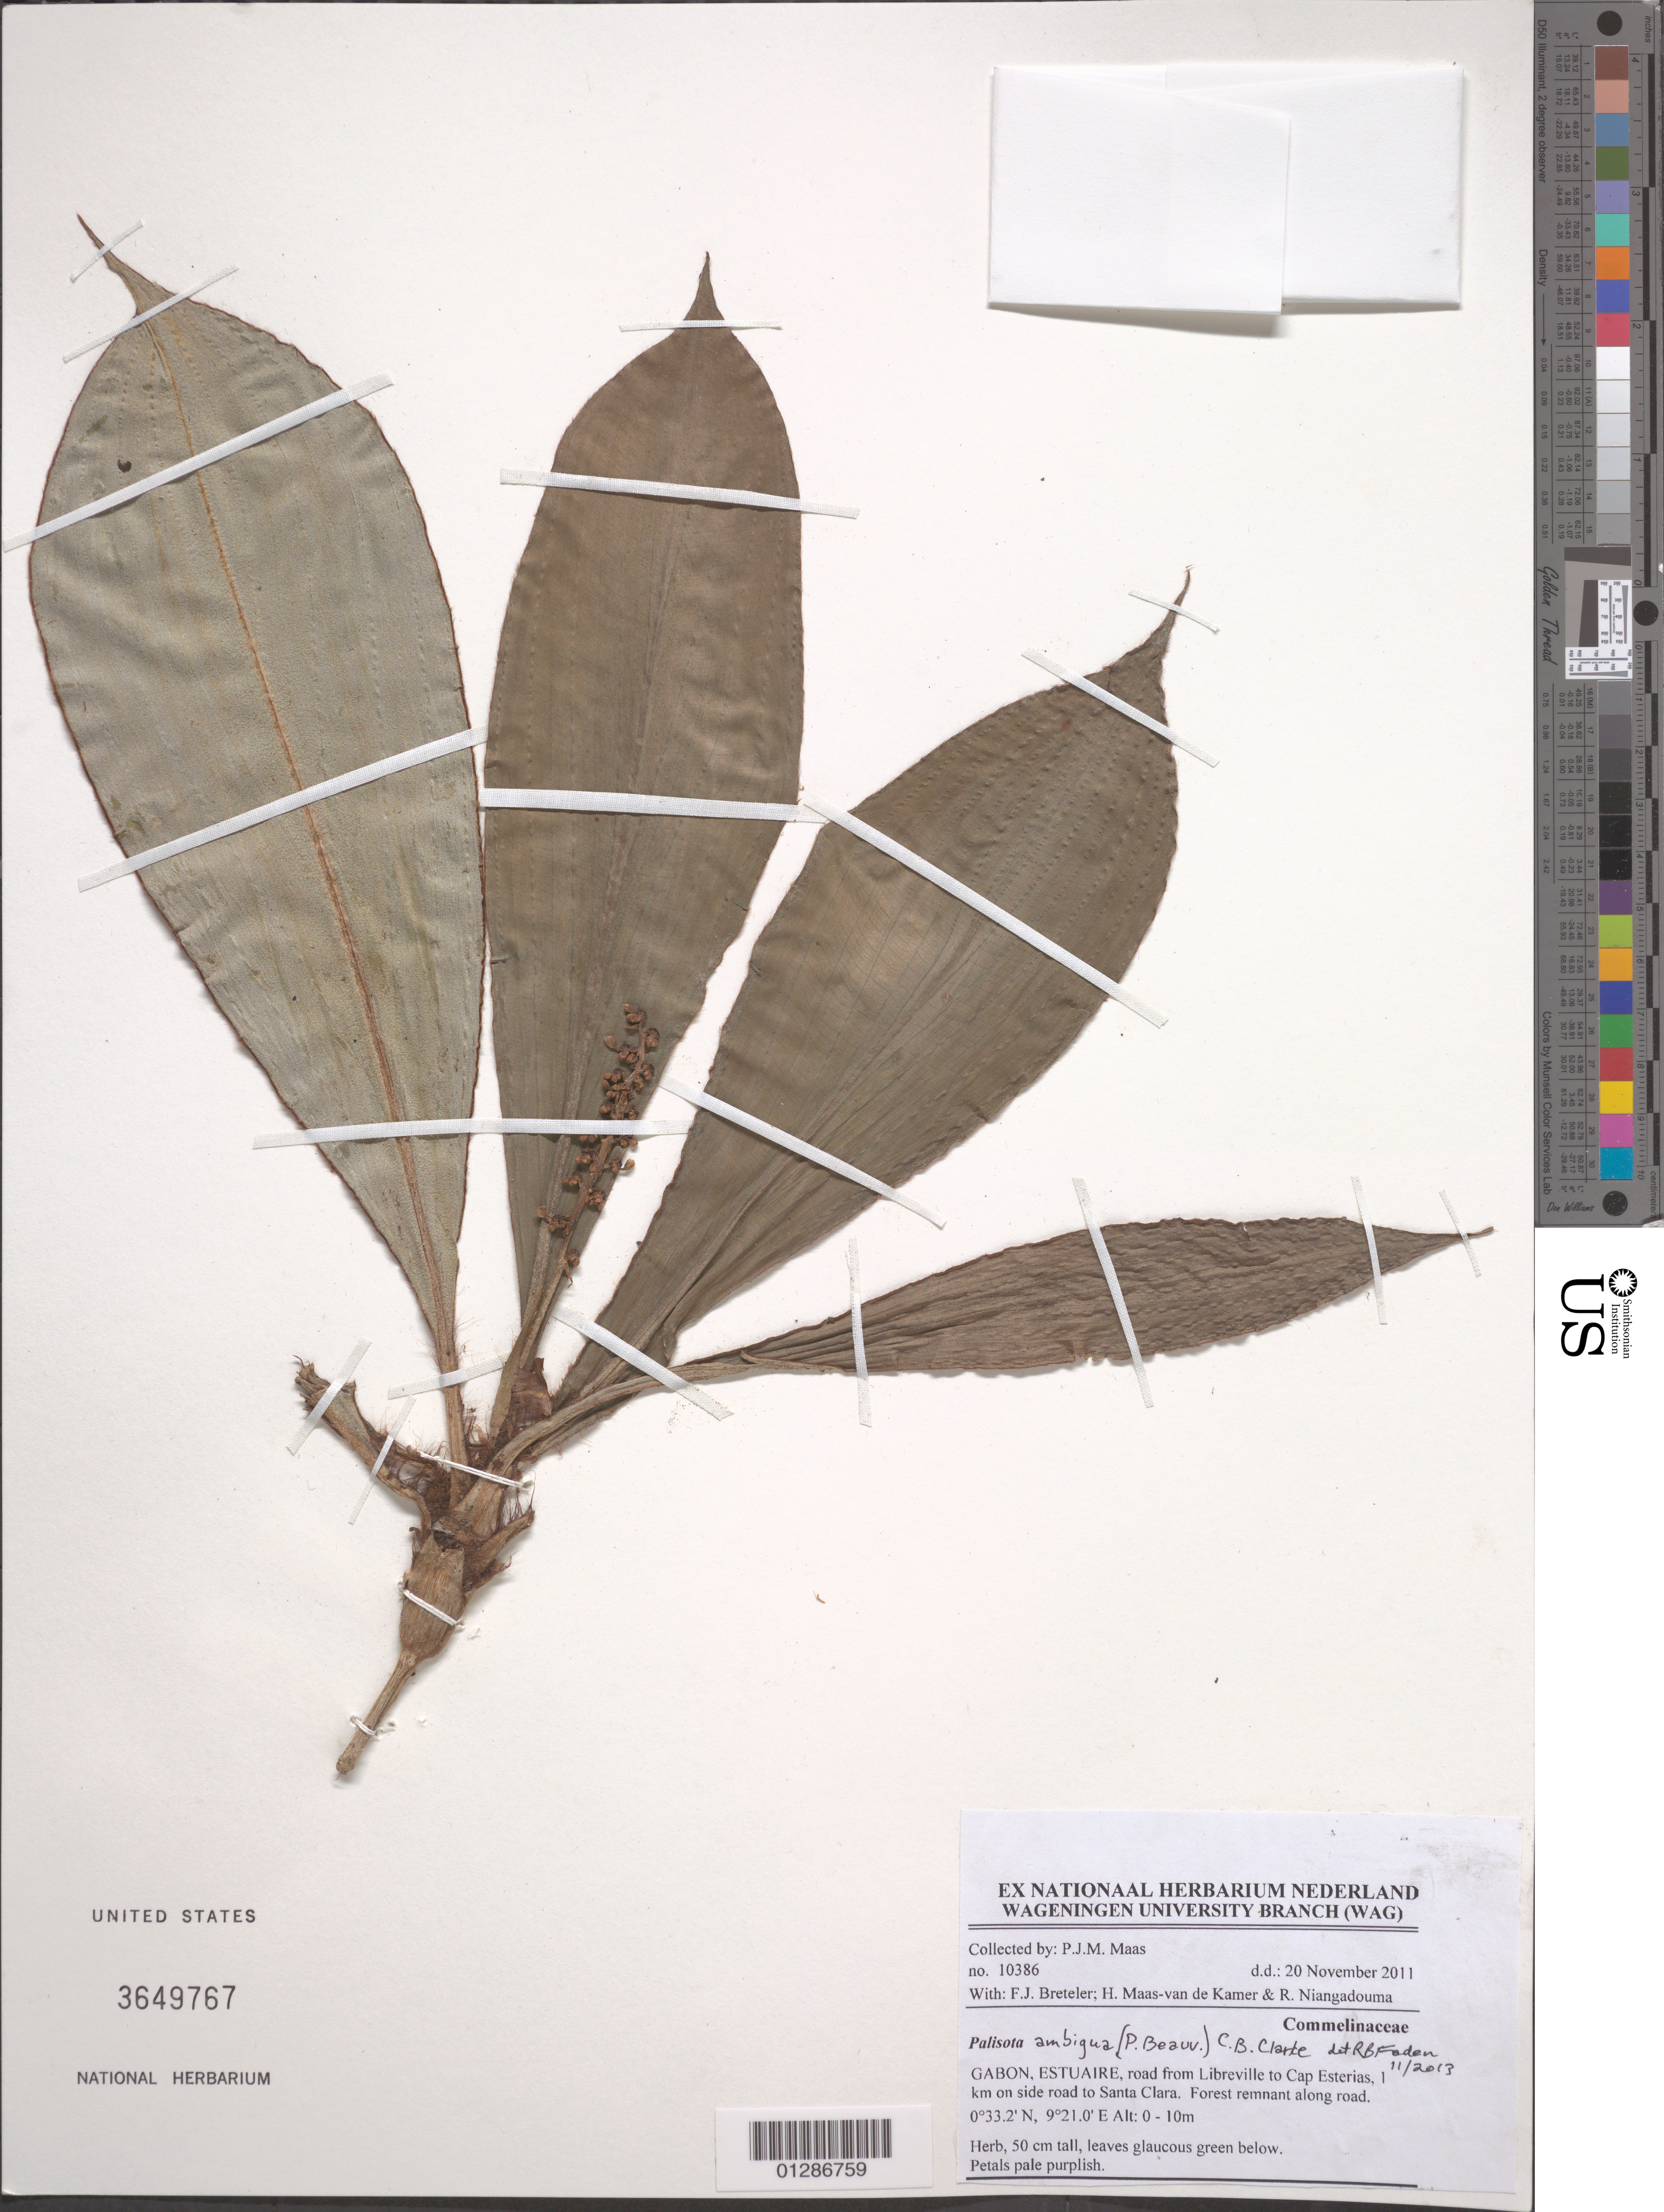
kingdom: Plantae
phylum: Tracheophyta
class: Liliopsida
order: Commelinales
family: Commelinaceae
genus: Palisota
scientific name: Palisota ambigua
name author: (P. Beauv.) C.B. Clarke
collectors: P. Maas, F. J. Breteler, H. Maas van de Kamer & R. Niangadouma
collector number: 10386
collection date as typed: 20 Nov 2011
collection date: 2011-11-20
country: Gabon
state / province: Estuaire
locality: Road from Libreville to Cap Esterias, 1 km on side road to Santa Clara.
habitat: Herb.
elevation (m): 0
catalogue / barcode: US 3649767